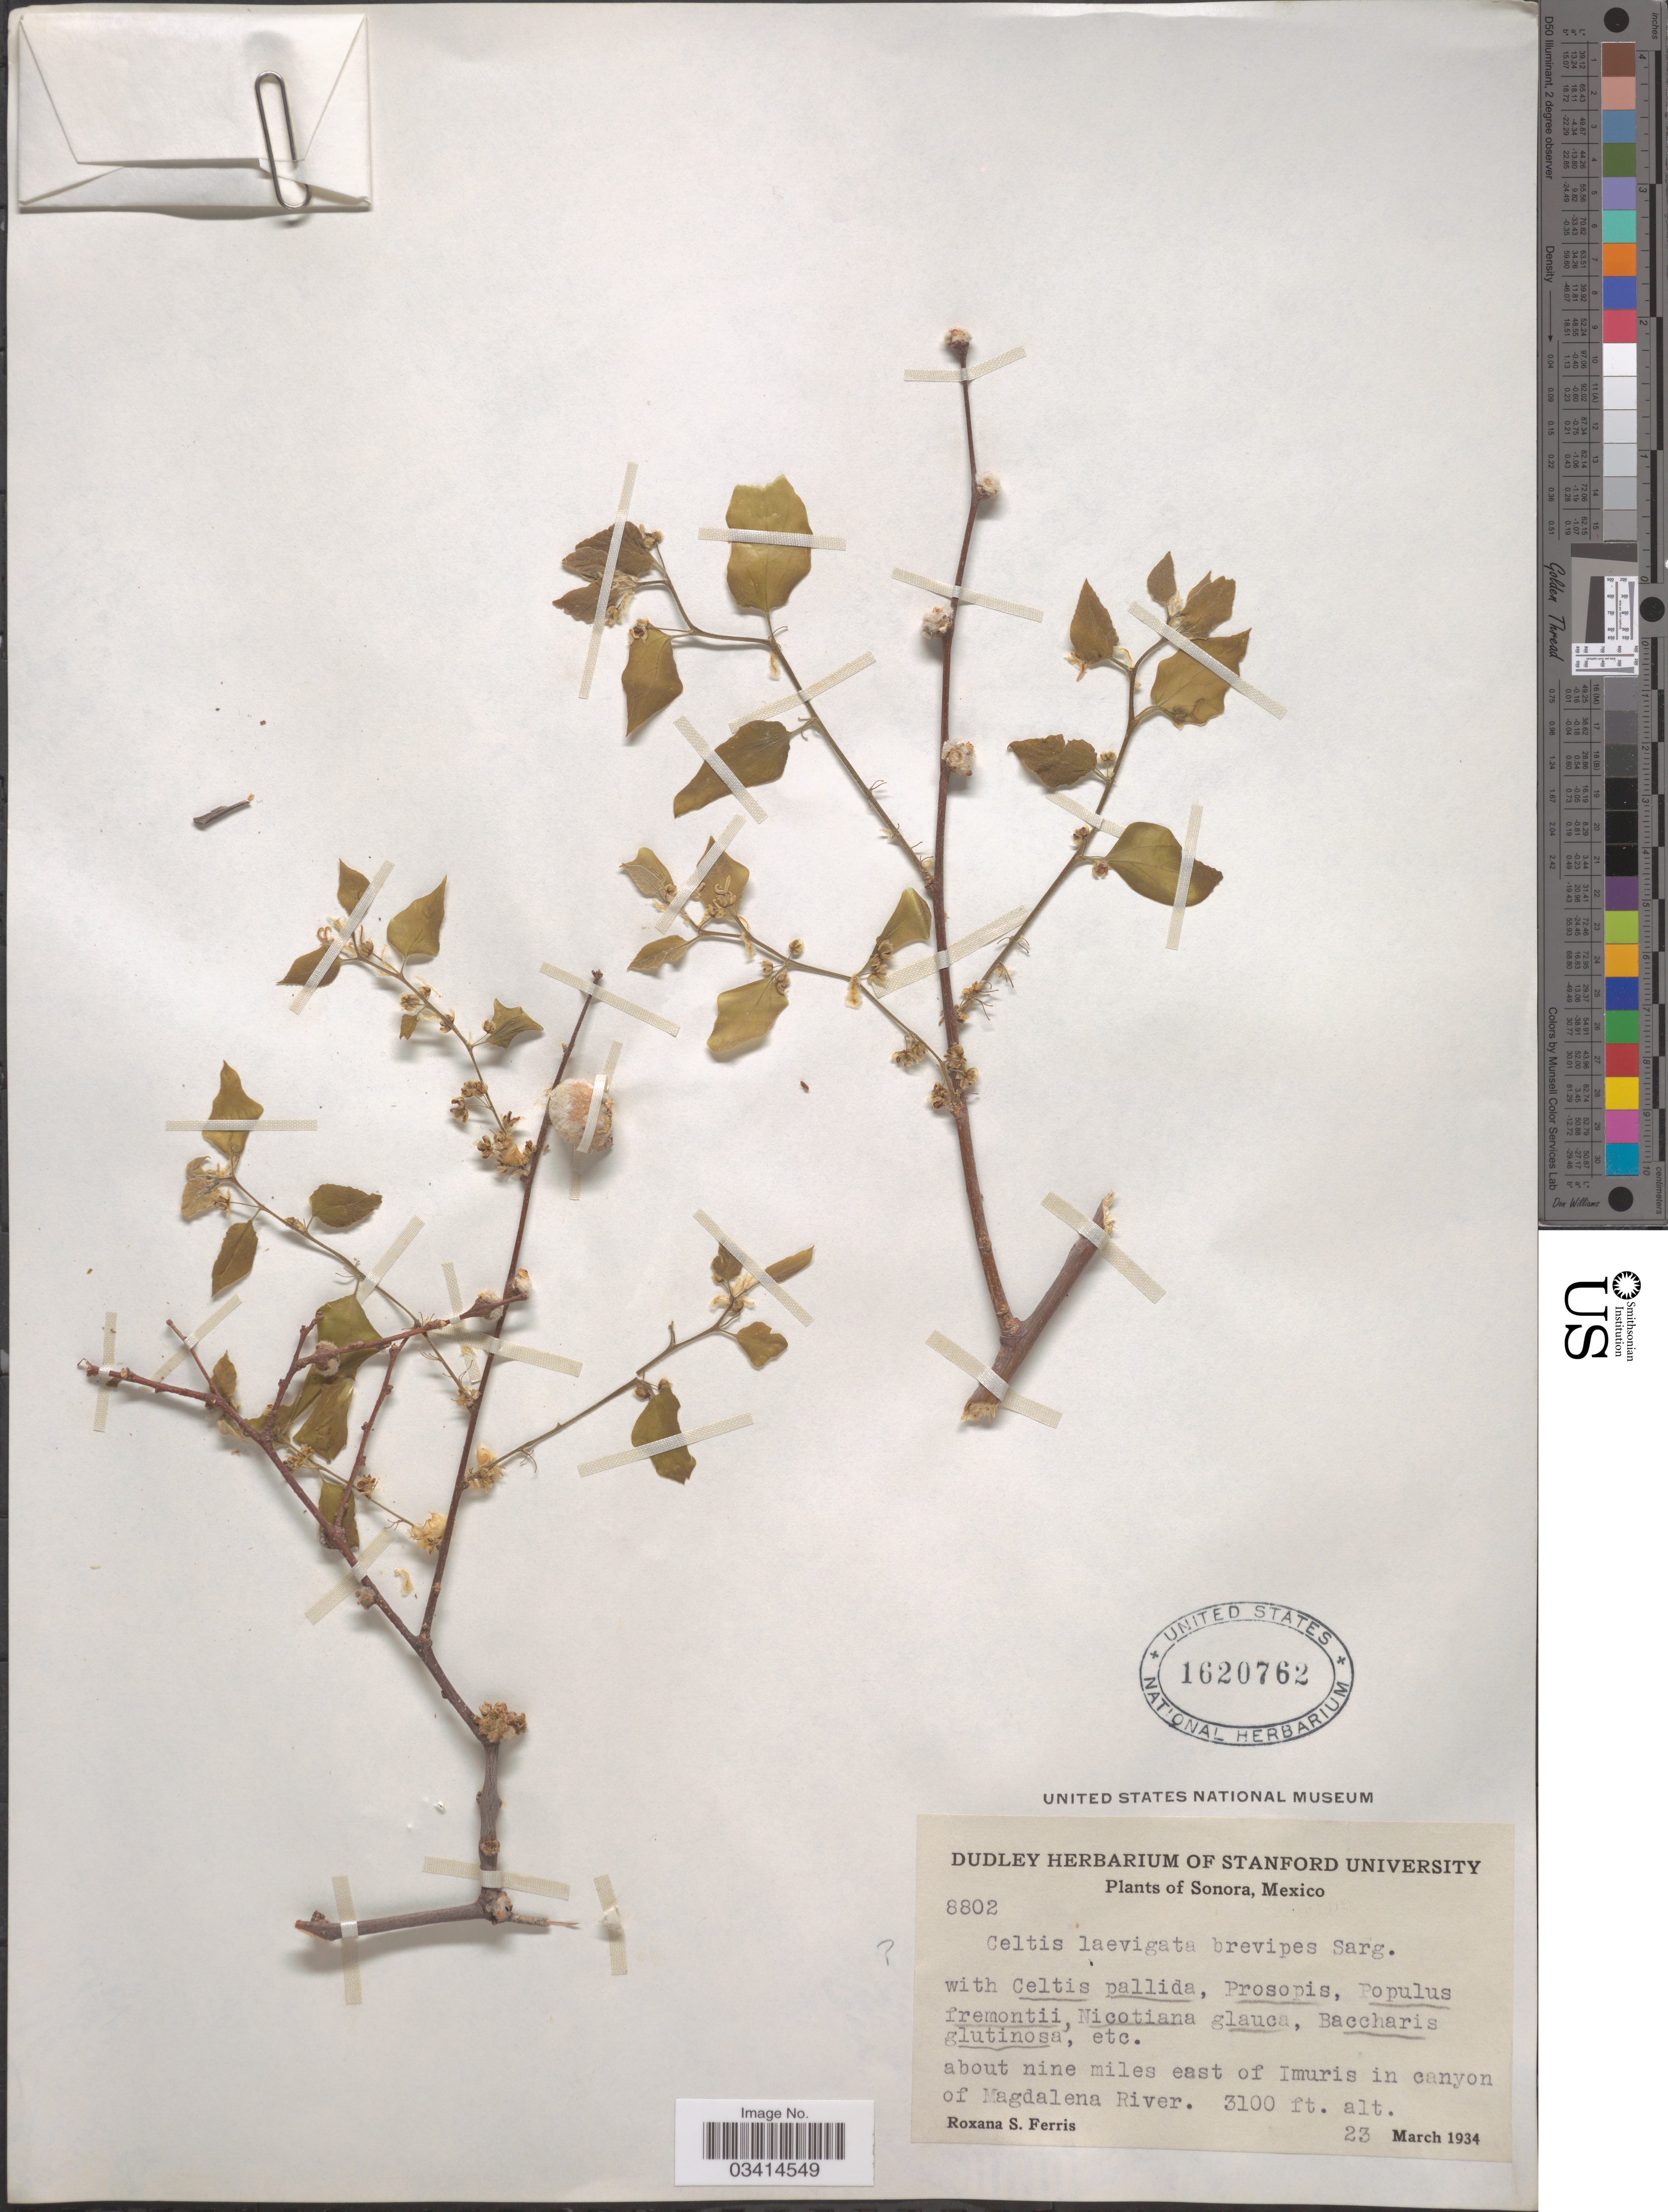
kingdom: Plantae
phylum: Tracheophyta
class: Magnoliopsida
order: Rosales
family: Cannabaceae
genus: Celtis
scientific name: Celtis laevigata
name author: Willd.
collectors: R. S. Ferris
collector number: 8802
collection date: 1934-03-23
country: Mexico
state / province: Sonora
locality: About nine miles east of Imuris in canyon of Magdalena River.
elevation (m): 945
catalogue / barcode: US 1620762